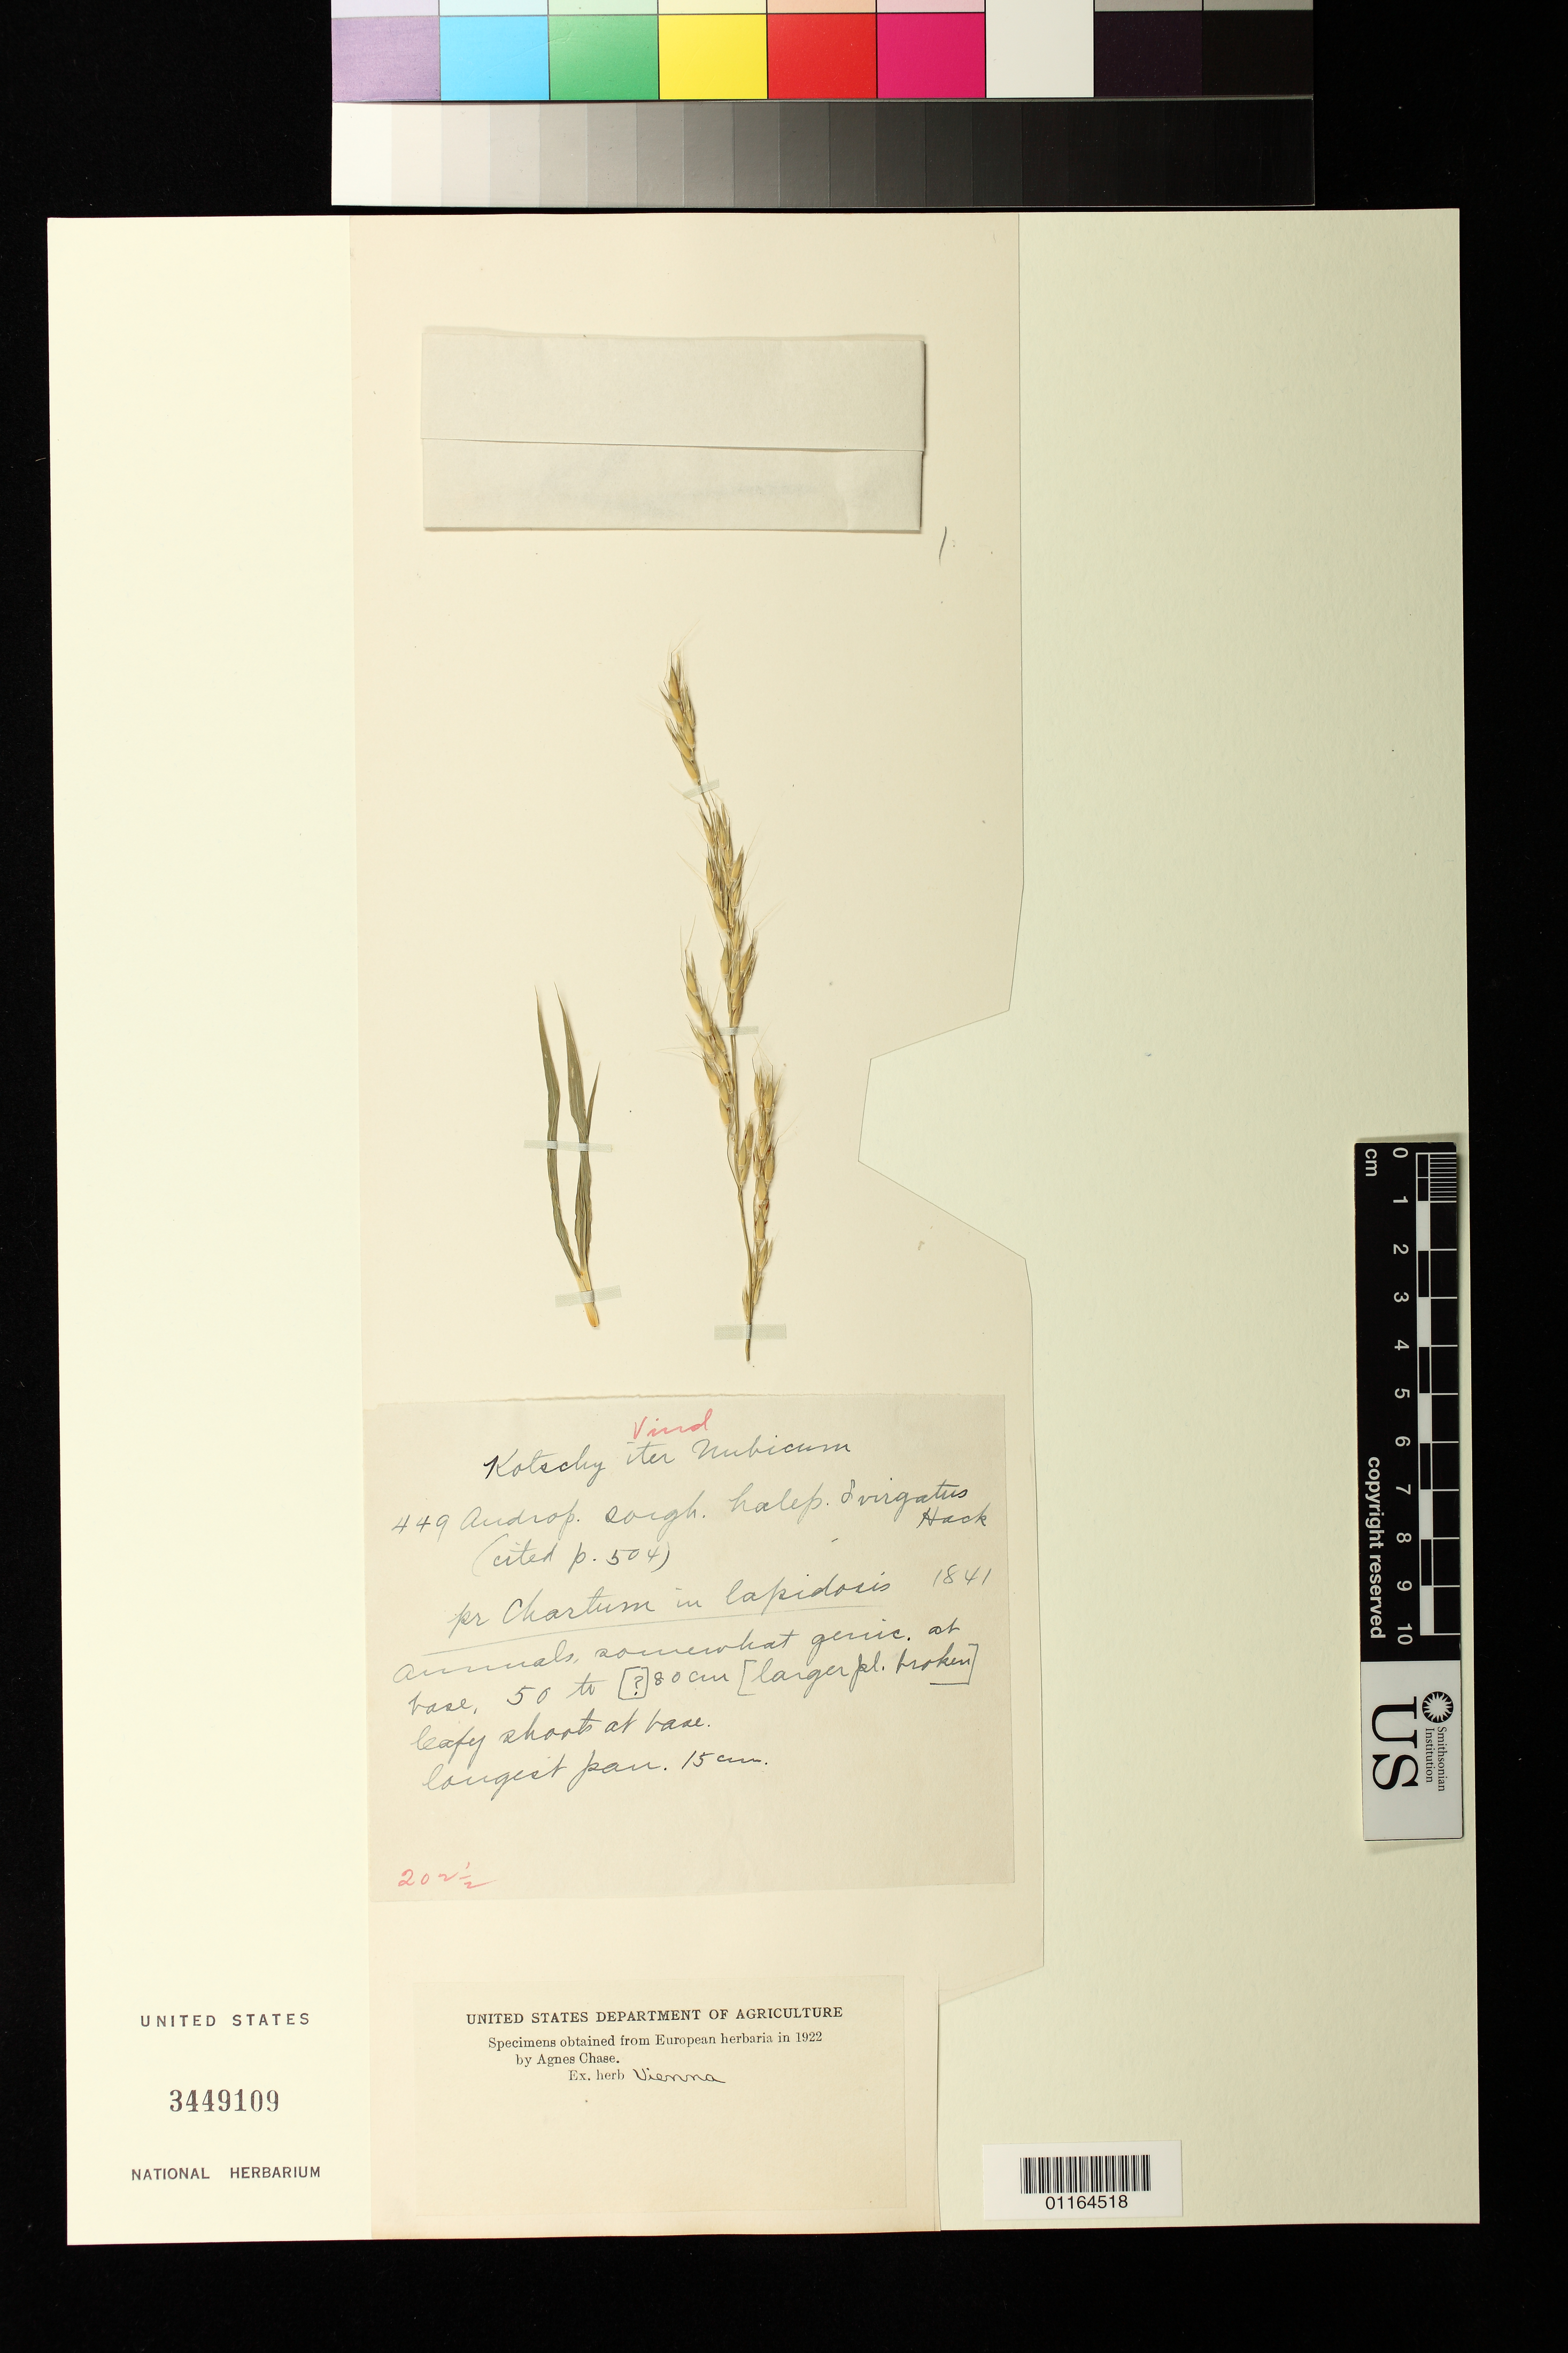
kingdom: Plantae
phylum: Tracheophyta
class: Liliopsida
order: Poales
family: Poaceae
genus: Andropogon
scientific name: Andropogon sorghum var. virgatus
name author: Hack.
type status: Syntype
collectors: K. G. Kotschy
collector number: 449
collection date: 1841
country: Sudan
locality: pr Chartum in lapidoris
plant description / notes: Fragmentary material of type specimen ex herb. Vienna.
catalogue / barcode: US 3449109